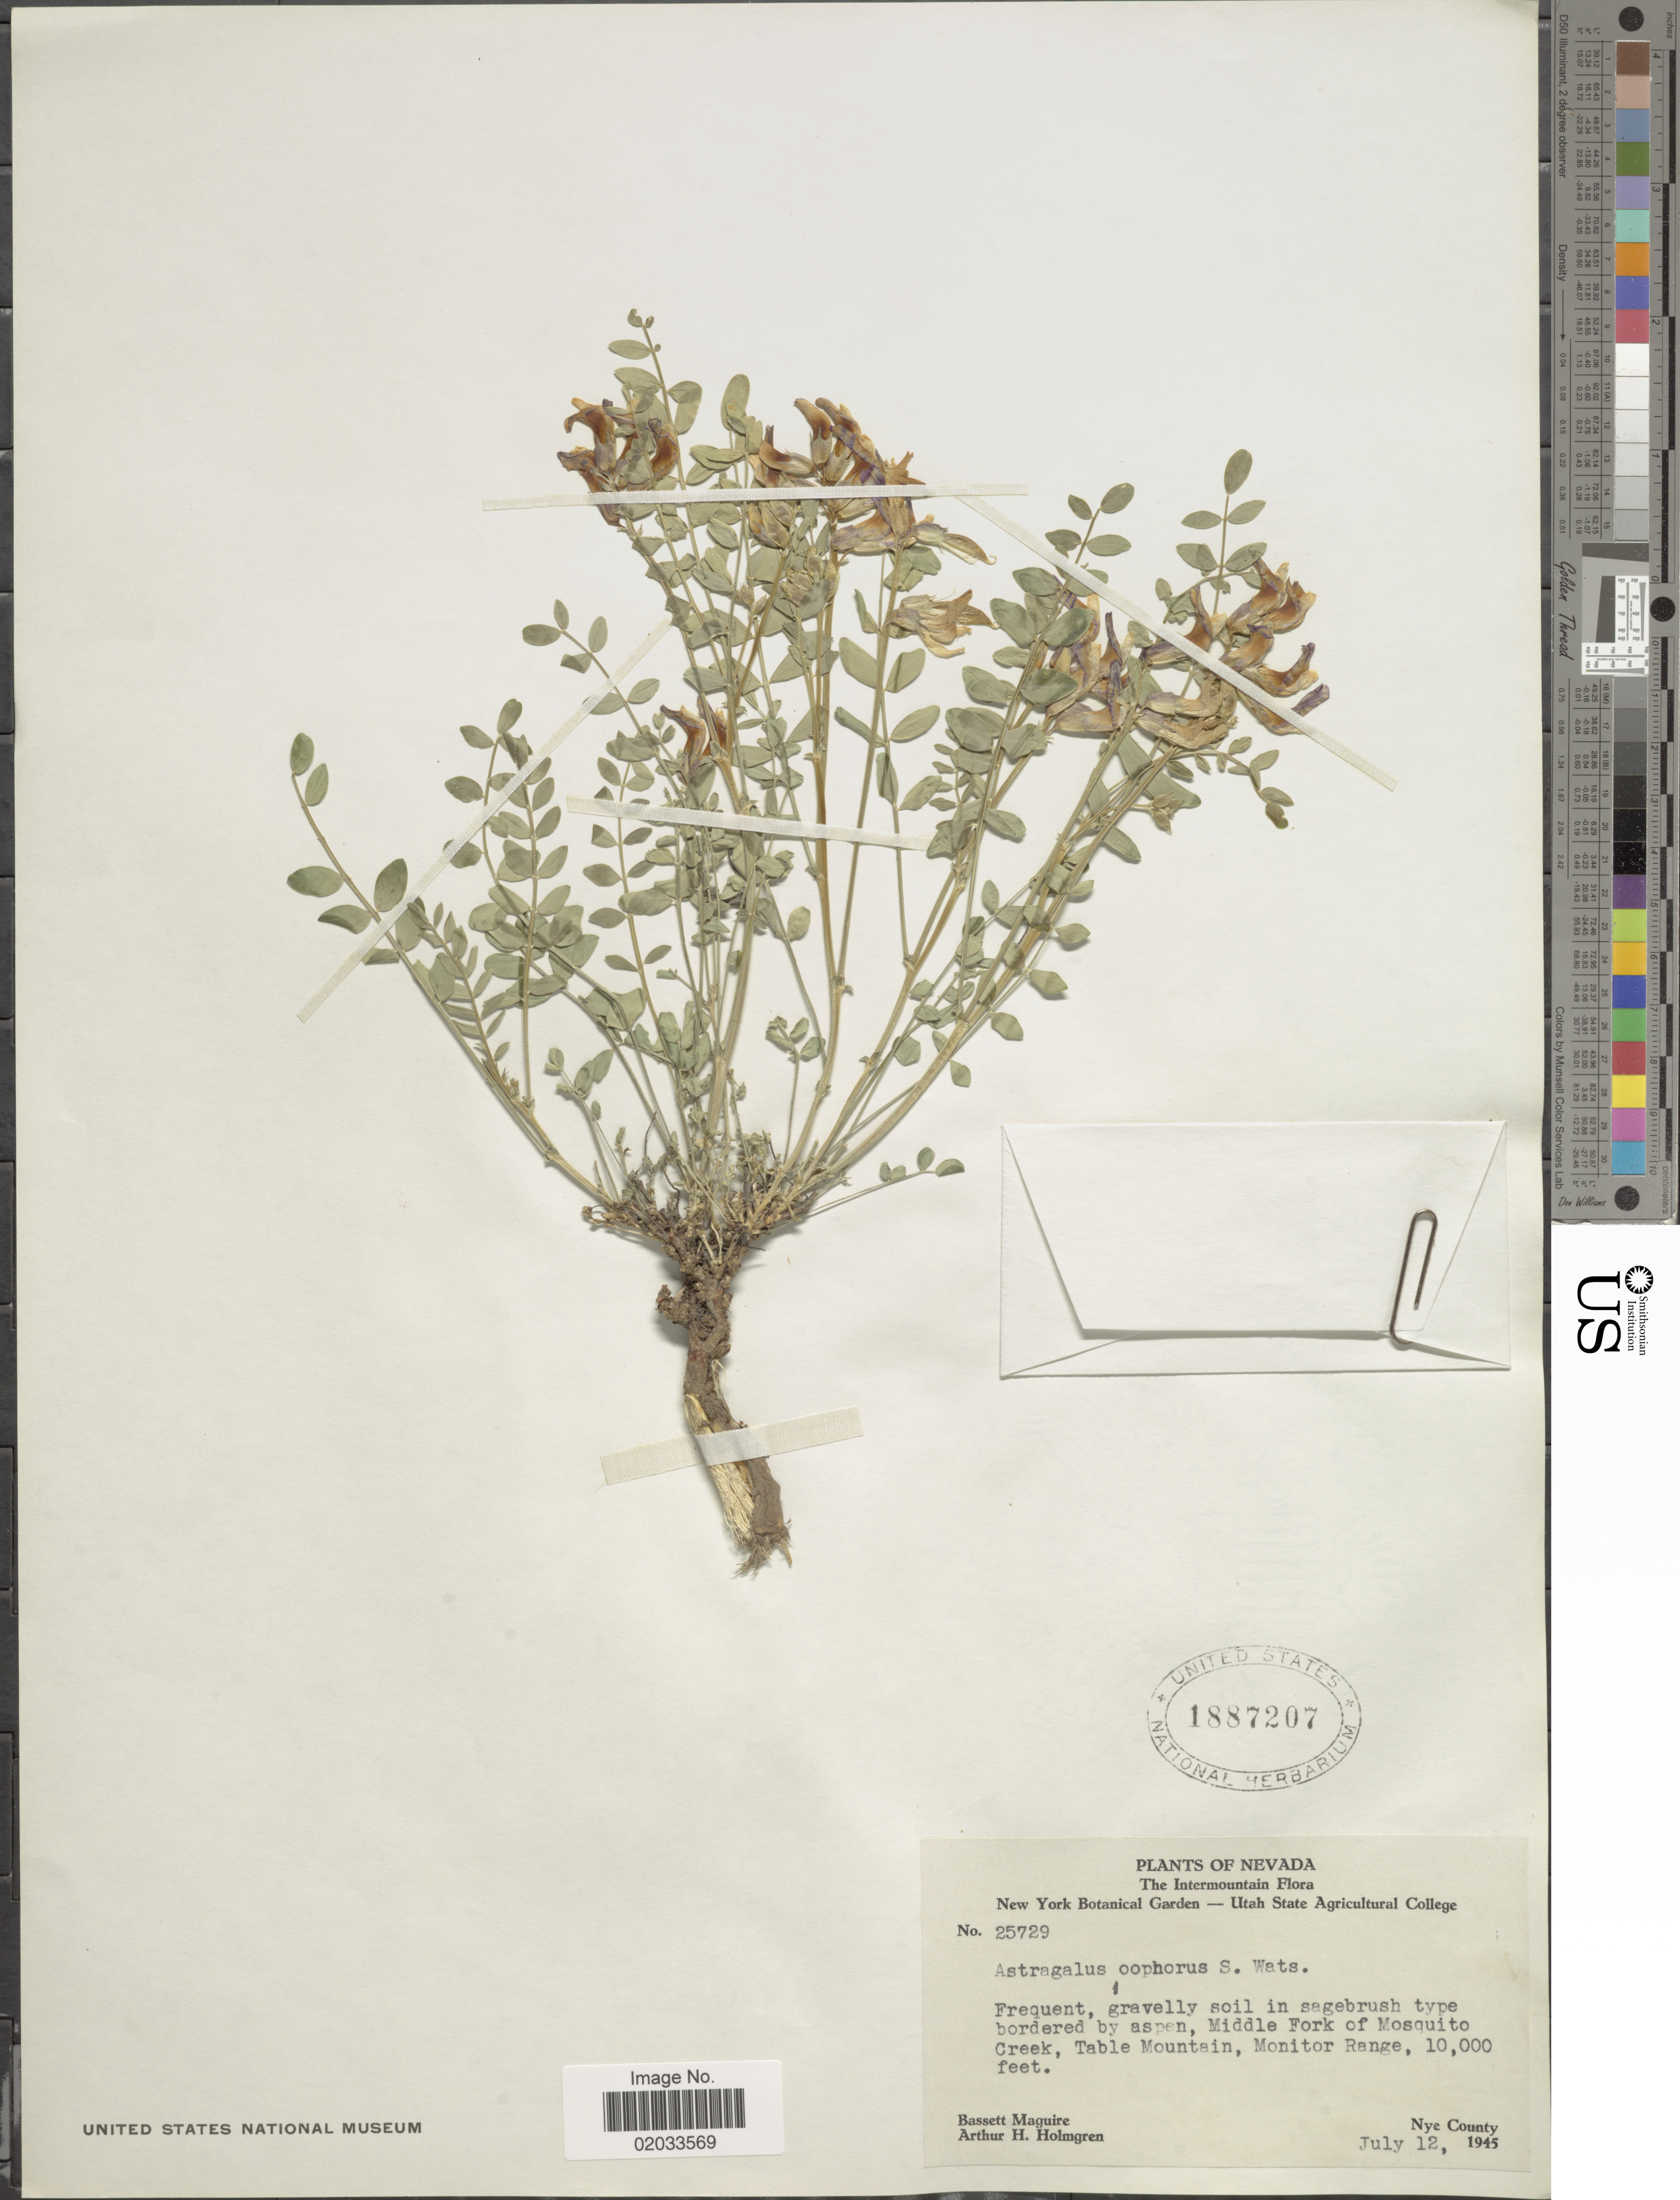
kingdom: Plantae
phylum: Tracheophyta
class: Magnoliopsida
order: Fabales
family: Fabaceae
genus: Astragalus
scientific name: Astragalus oophorus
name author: S. Watson in C. King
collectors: B. Maguire & A. H. Holmgren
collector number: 25729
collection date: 1945-07-12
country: United States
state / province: Nevada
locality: The Intermountain Flora, bordered by aspen, Middle Fork of Mosquito Creek, Table Mountain, Monitor Range, Nye County.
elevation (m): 3048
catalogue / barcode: US 1887207